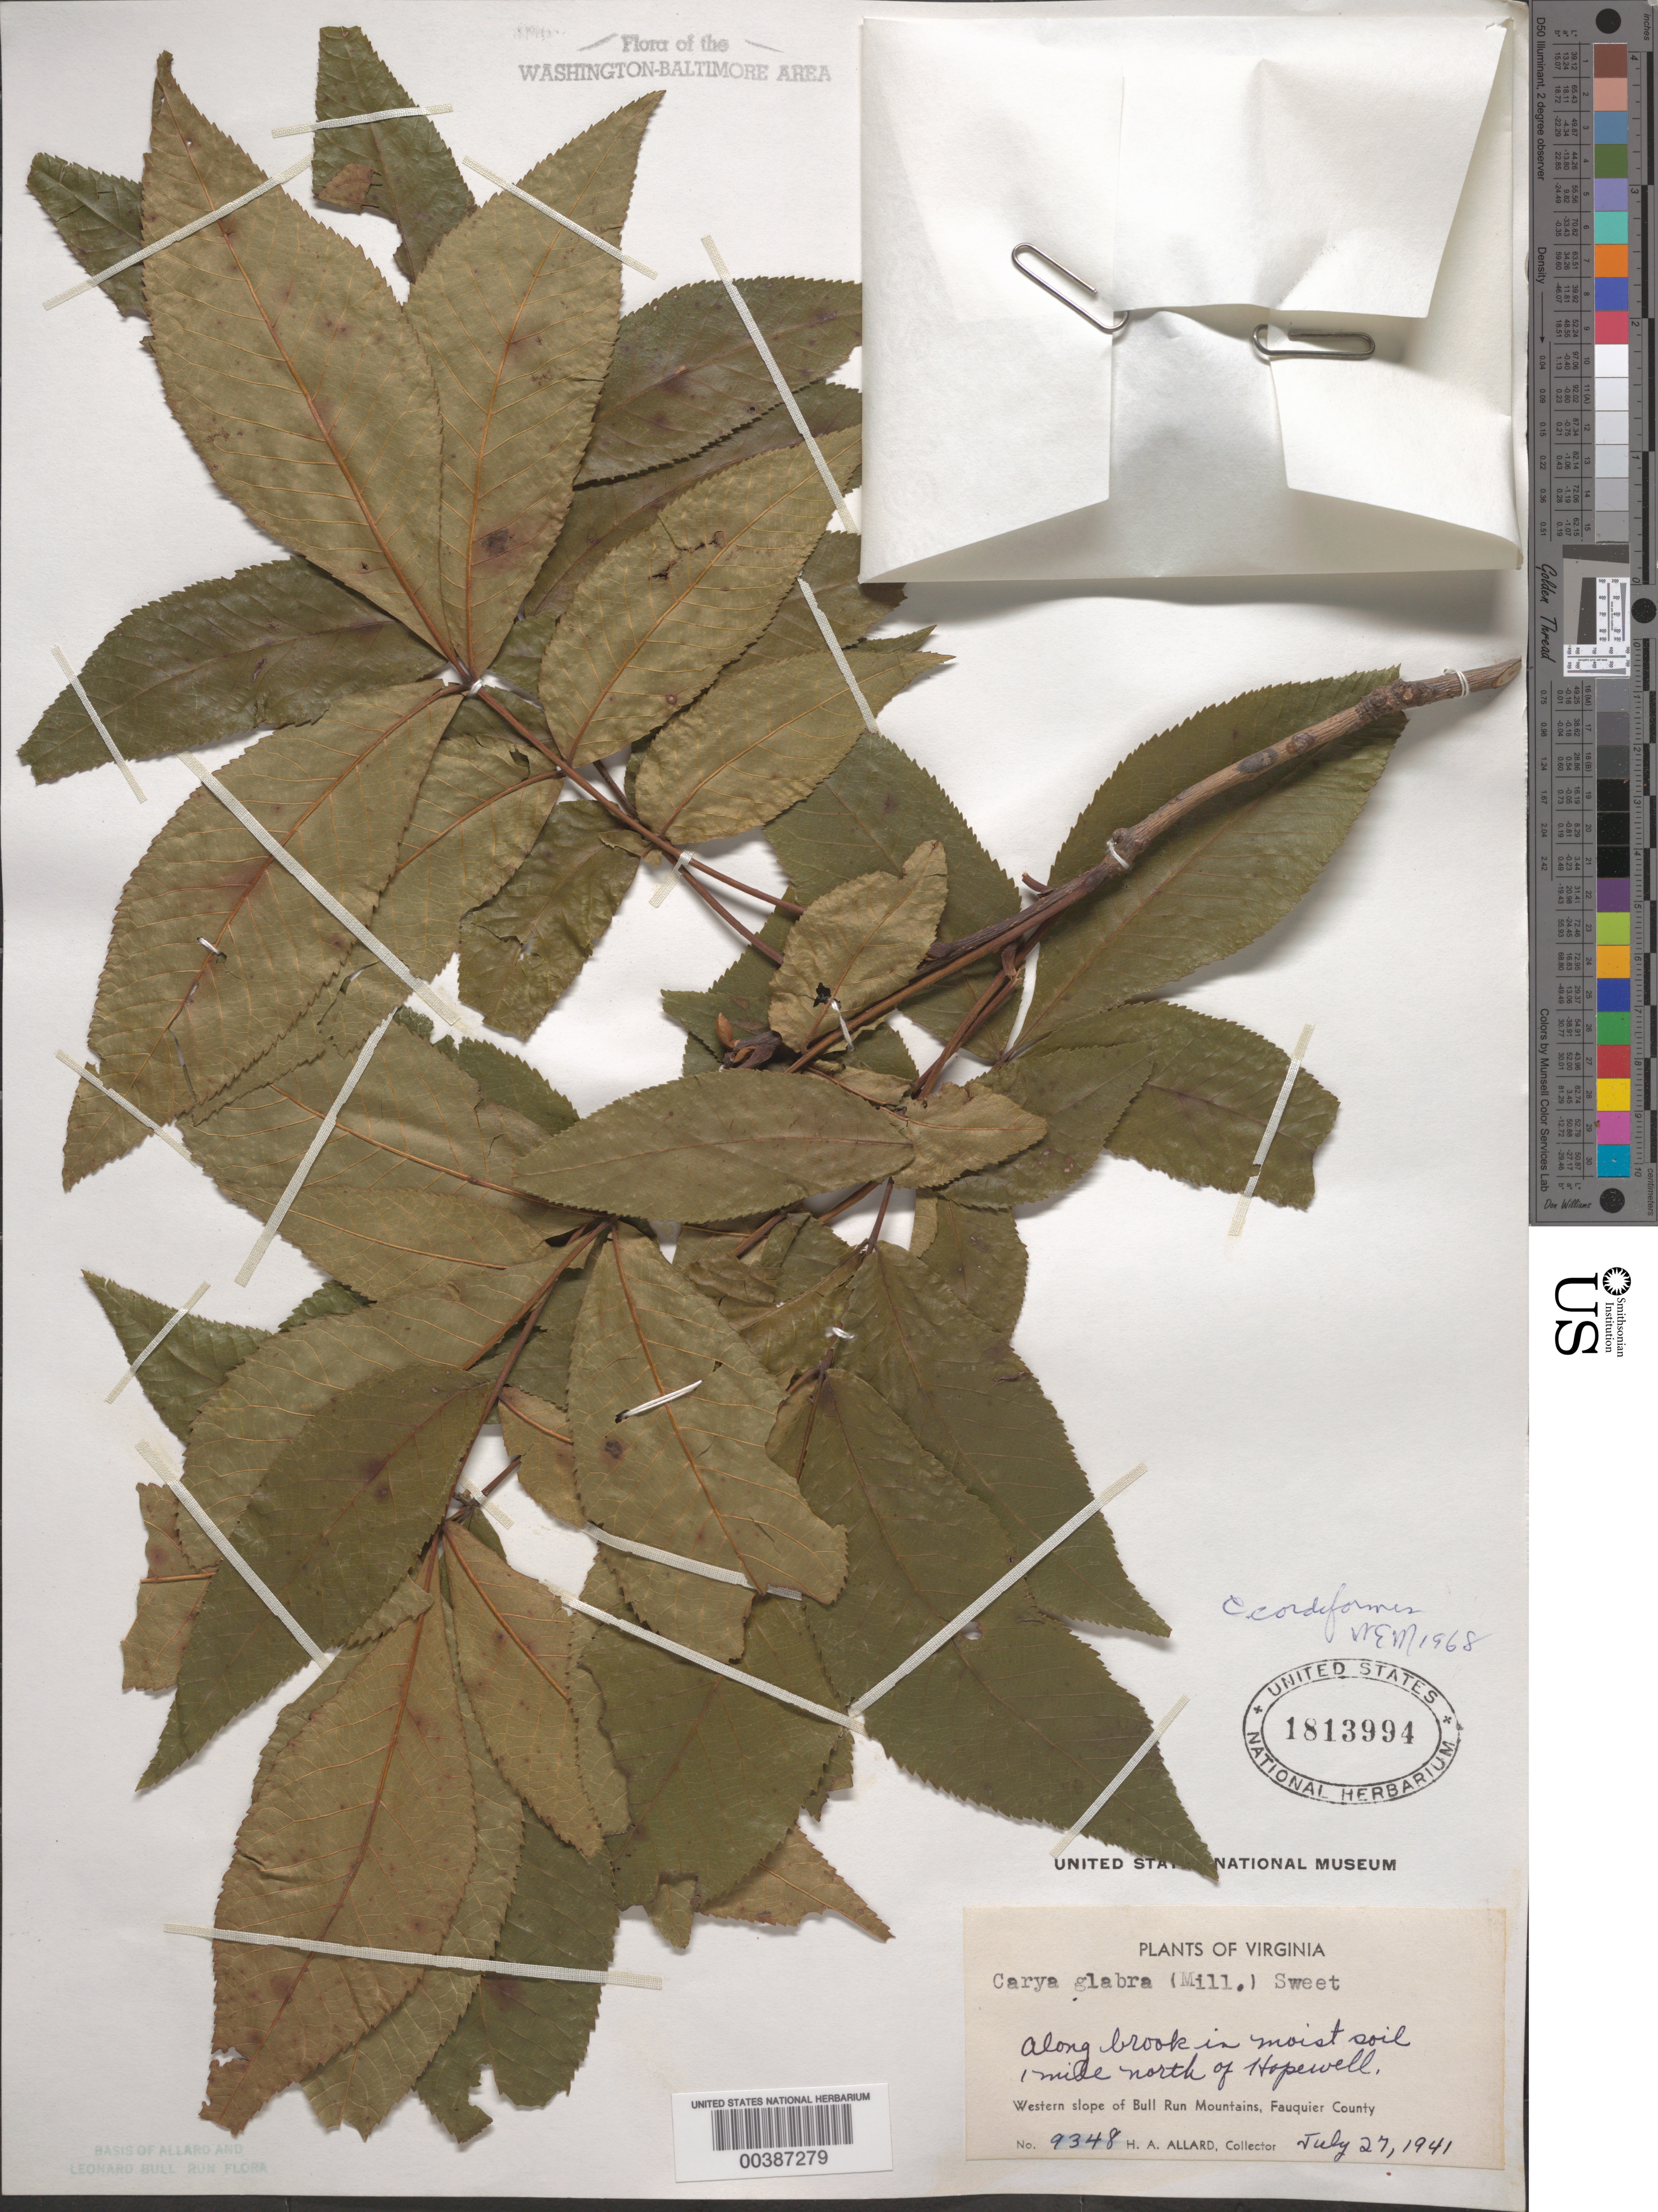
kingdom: Plantae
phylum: Tracheophyta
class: Magnoliopsida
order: Fagales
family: Juglandaceae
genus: Carya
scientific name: Carya cordiformis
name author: (Wangenh.) K. Koch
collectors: H. A. Allard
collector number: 9348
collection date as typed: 27 Jul 1941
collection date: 1941-07-27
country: United States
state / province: Virginia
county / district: Fauquier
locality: North of Hopewell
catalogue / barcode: US 1813994